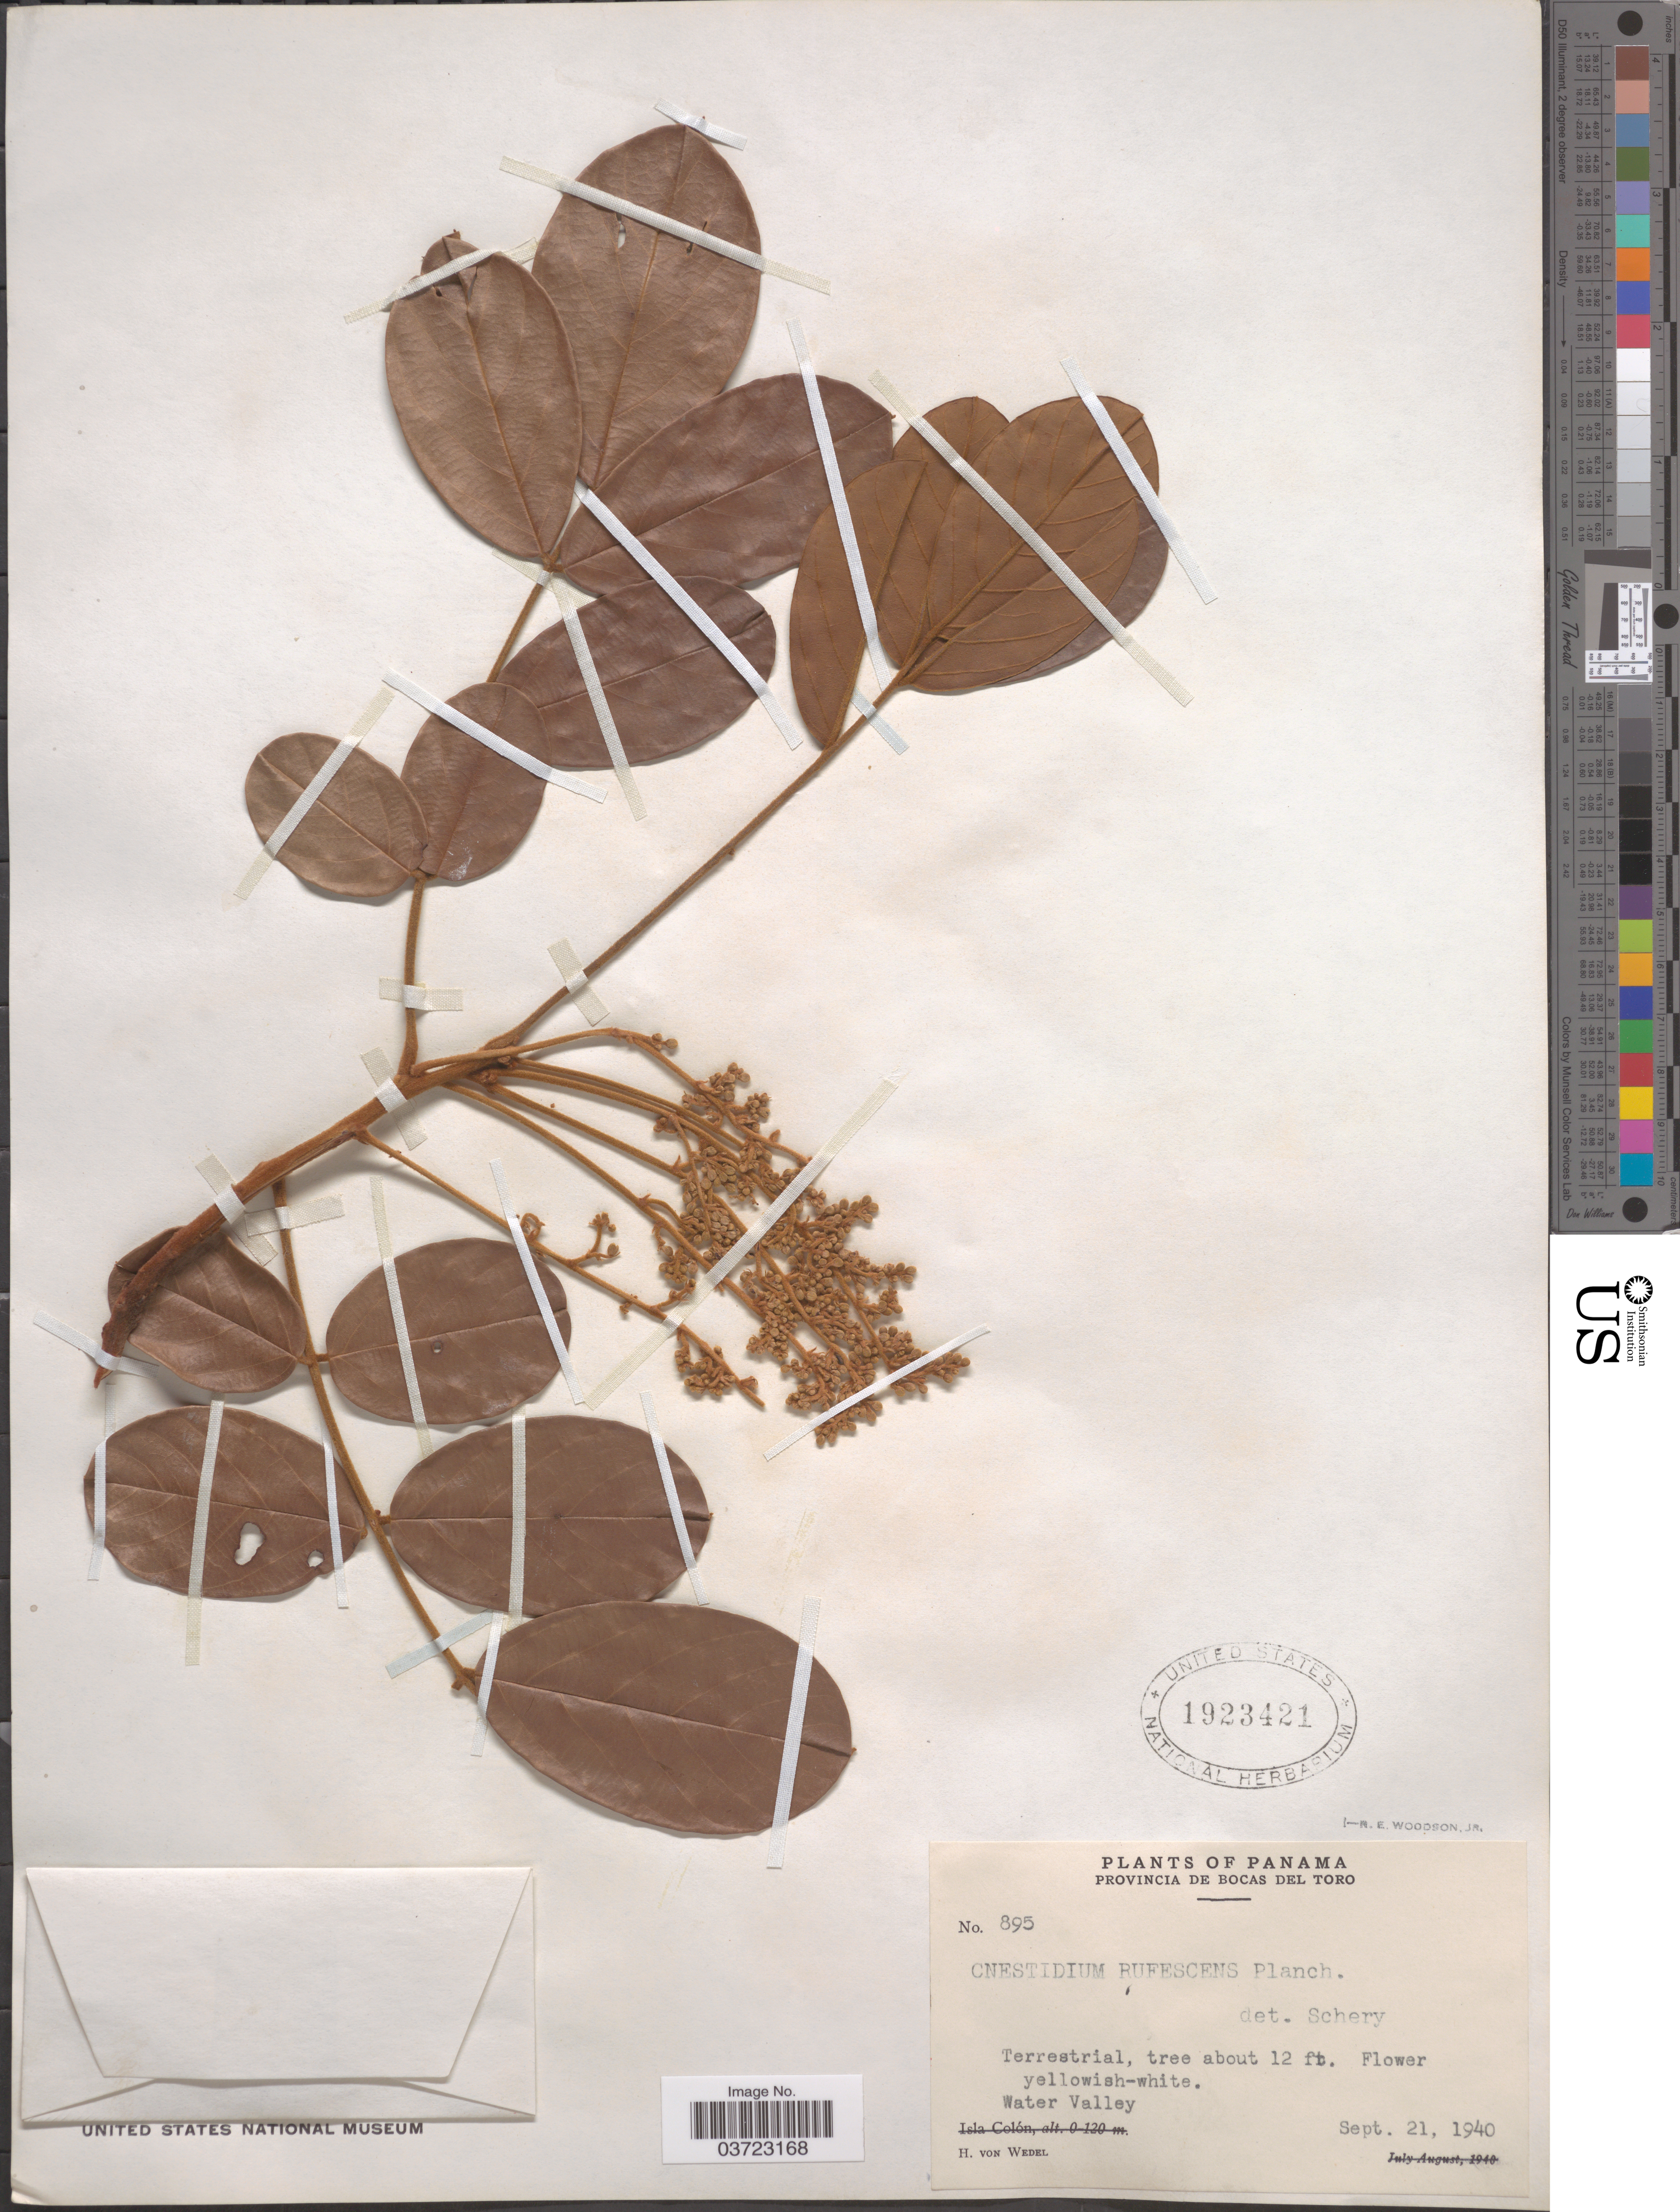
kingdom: Plantae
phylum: Tracheophyta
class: Magnoliopsida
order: Oxalidales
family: Connaraceae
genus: Cnestidium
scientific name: Cnestidium rufescens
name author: Planch.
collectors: H. von Wedel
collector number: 895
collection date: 1940-09-21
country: Panama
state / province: Bocas del Toro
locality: Water Valley.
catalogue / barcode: US 1923421